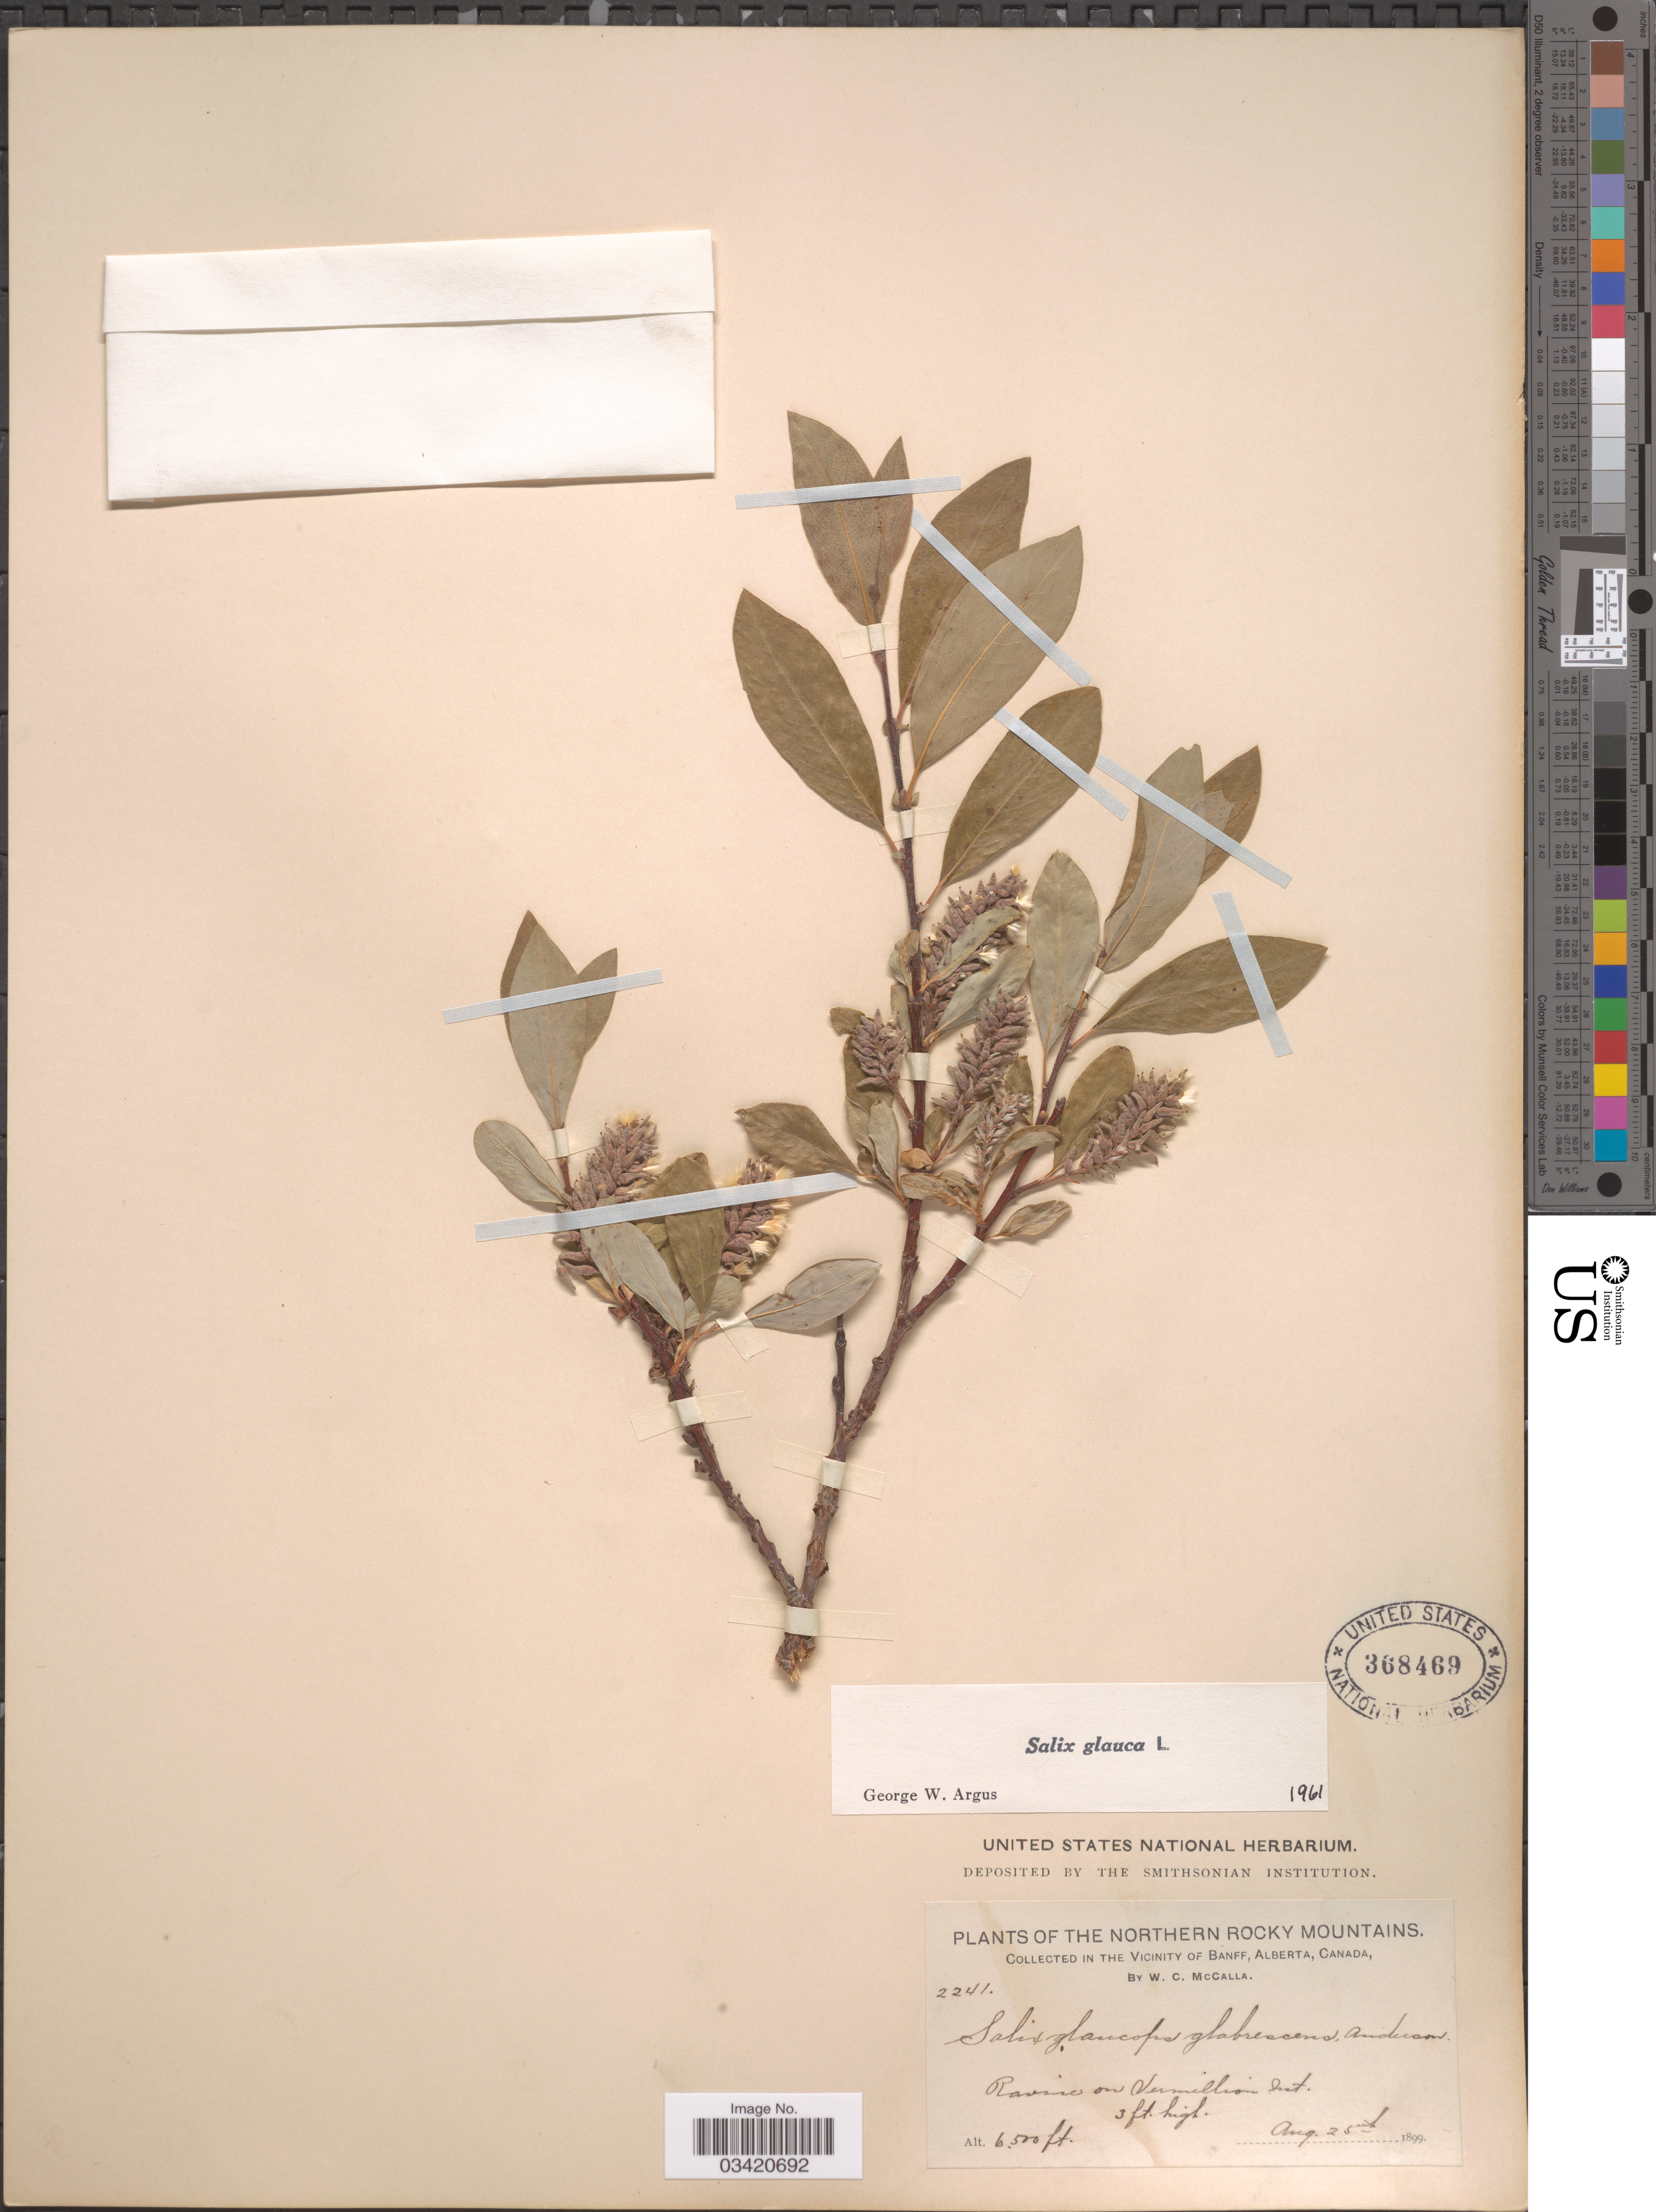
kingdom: Plantae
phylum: Tracheophyta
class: Magnoliopsida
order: Malpighiales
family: Salicaceae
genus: Salix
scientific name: Salix glauca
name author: L.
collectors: W. McCalla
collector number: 2241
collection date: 1899-08-25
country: Canada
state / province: Alberta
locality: Northern Rocky Mountains. The vicinity of Banff. Ravine on Vermillion Mt.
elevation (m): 1981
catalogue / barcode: US 368469